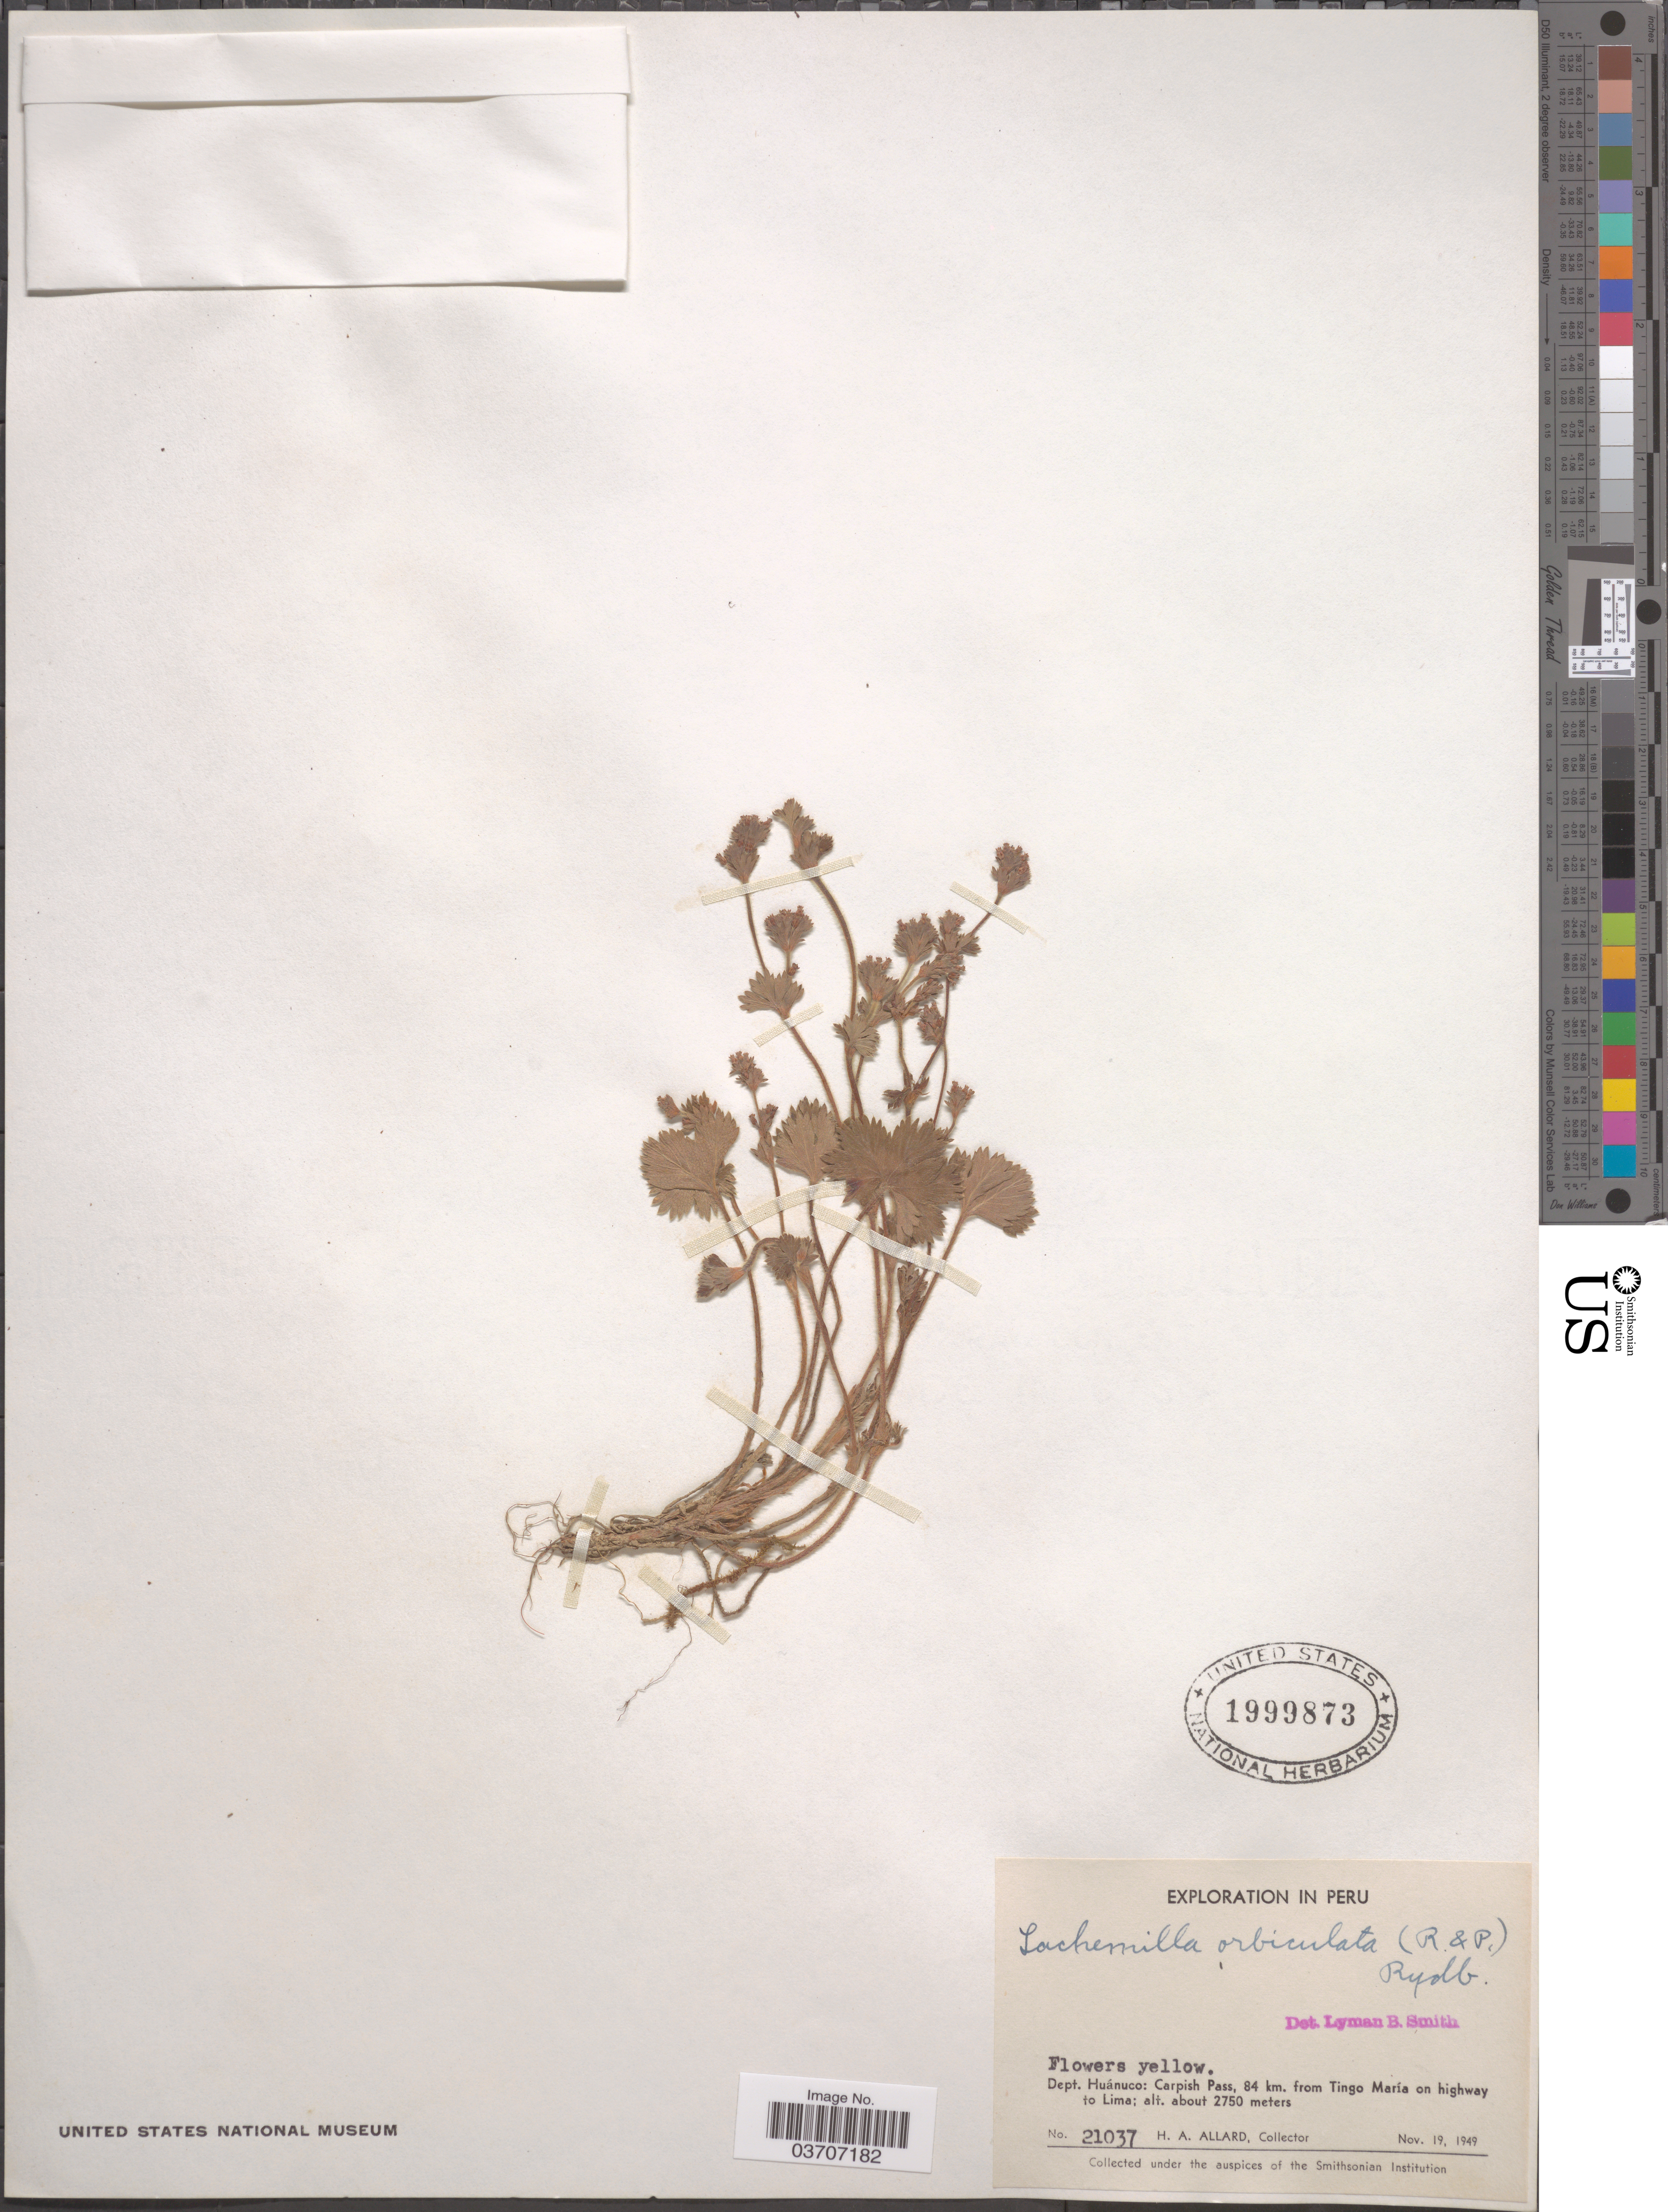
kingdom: Plantae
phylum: Tracheophyta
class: Magnoliopsida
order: Rosales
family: Rosaceae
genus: Lachemilla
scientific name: Lachemilla orbiculata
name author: (Ruiz & Pav.) Rydb.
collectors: H. A. Allard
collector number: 21037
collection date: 1949-11-19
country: Peru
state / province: Huánuco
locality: Dept. Huánuco: Carpish Pass, 84 km. from Tingo María on highway to Lima.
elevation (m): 2750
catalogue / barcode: US 1999873